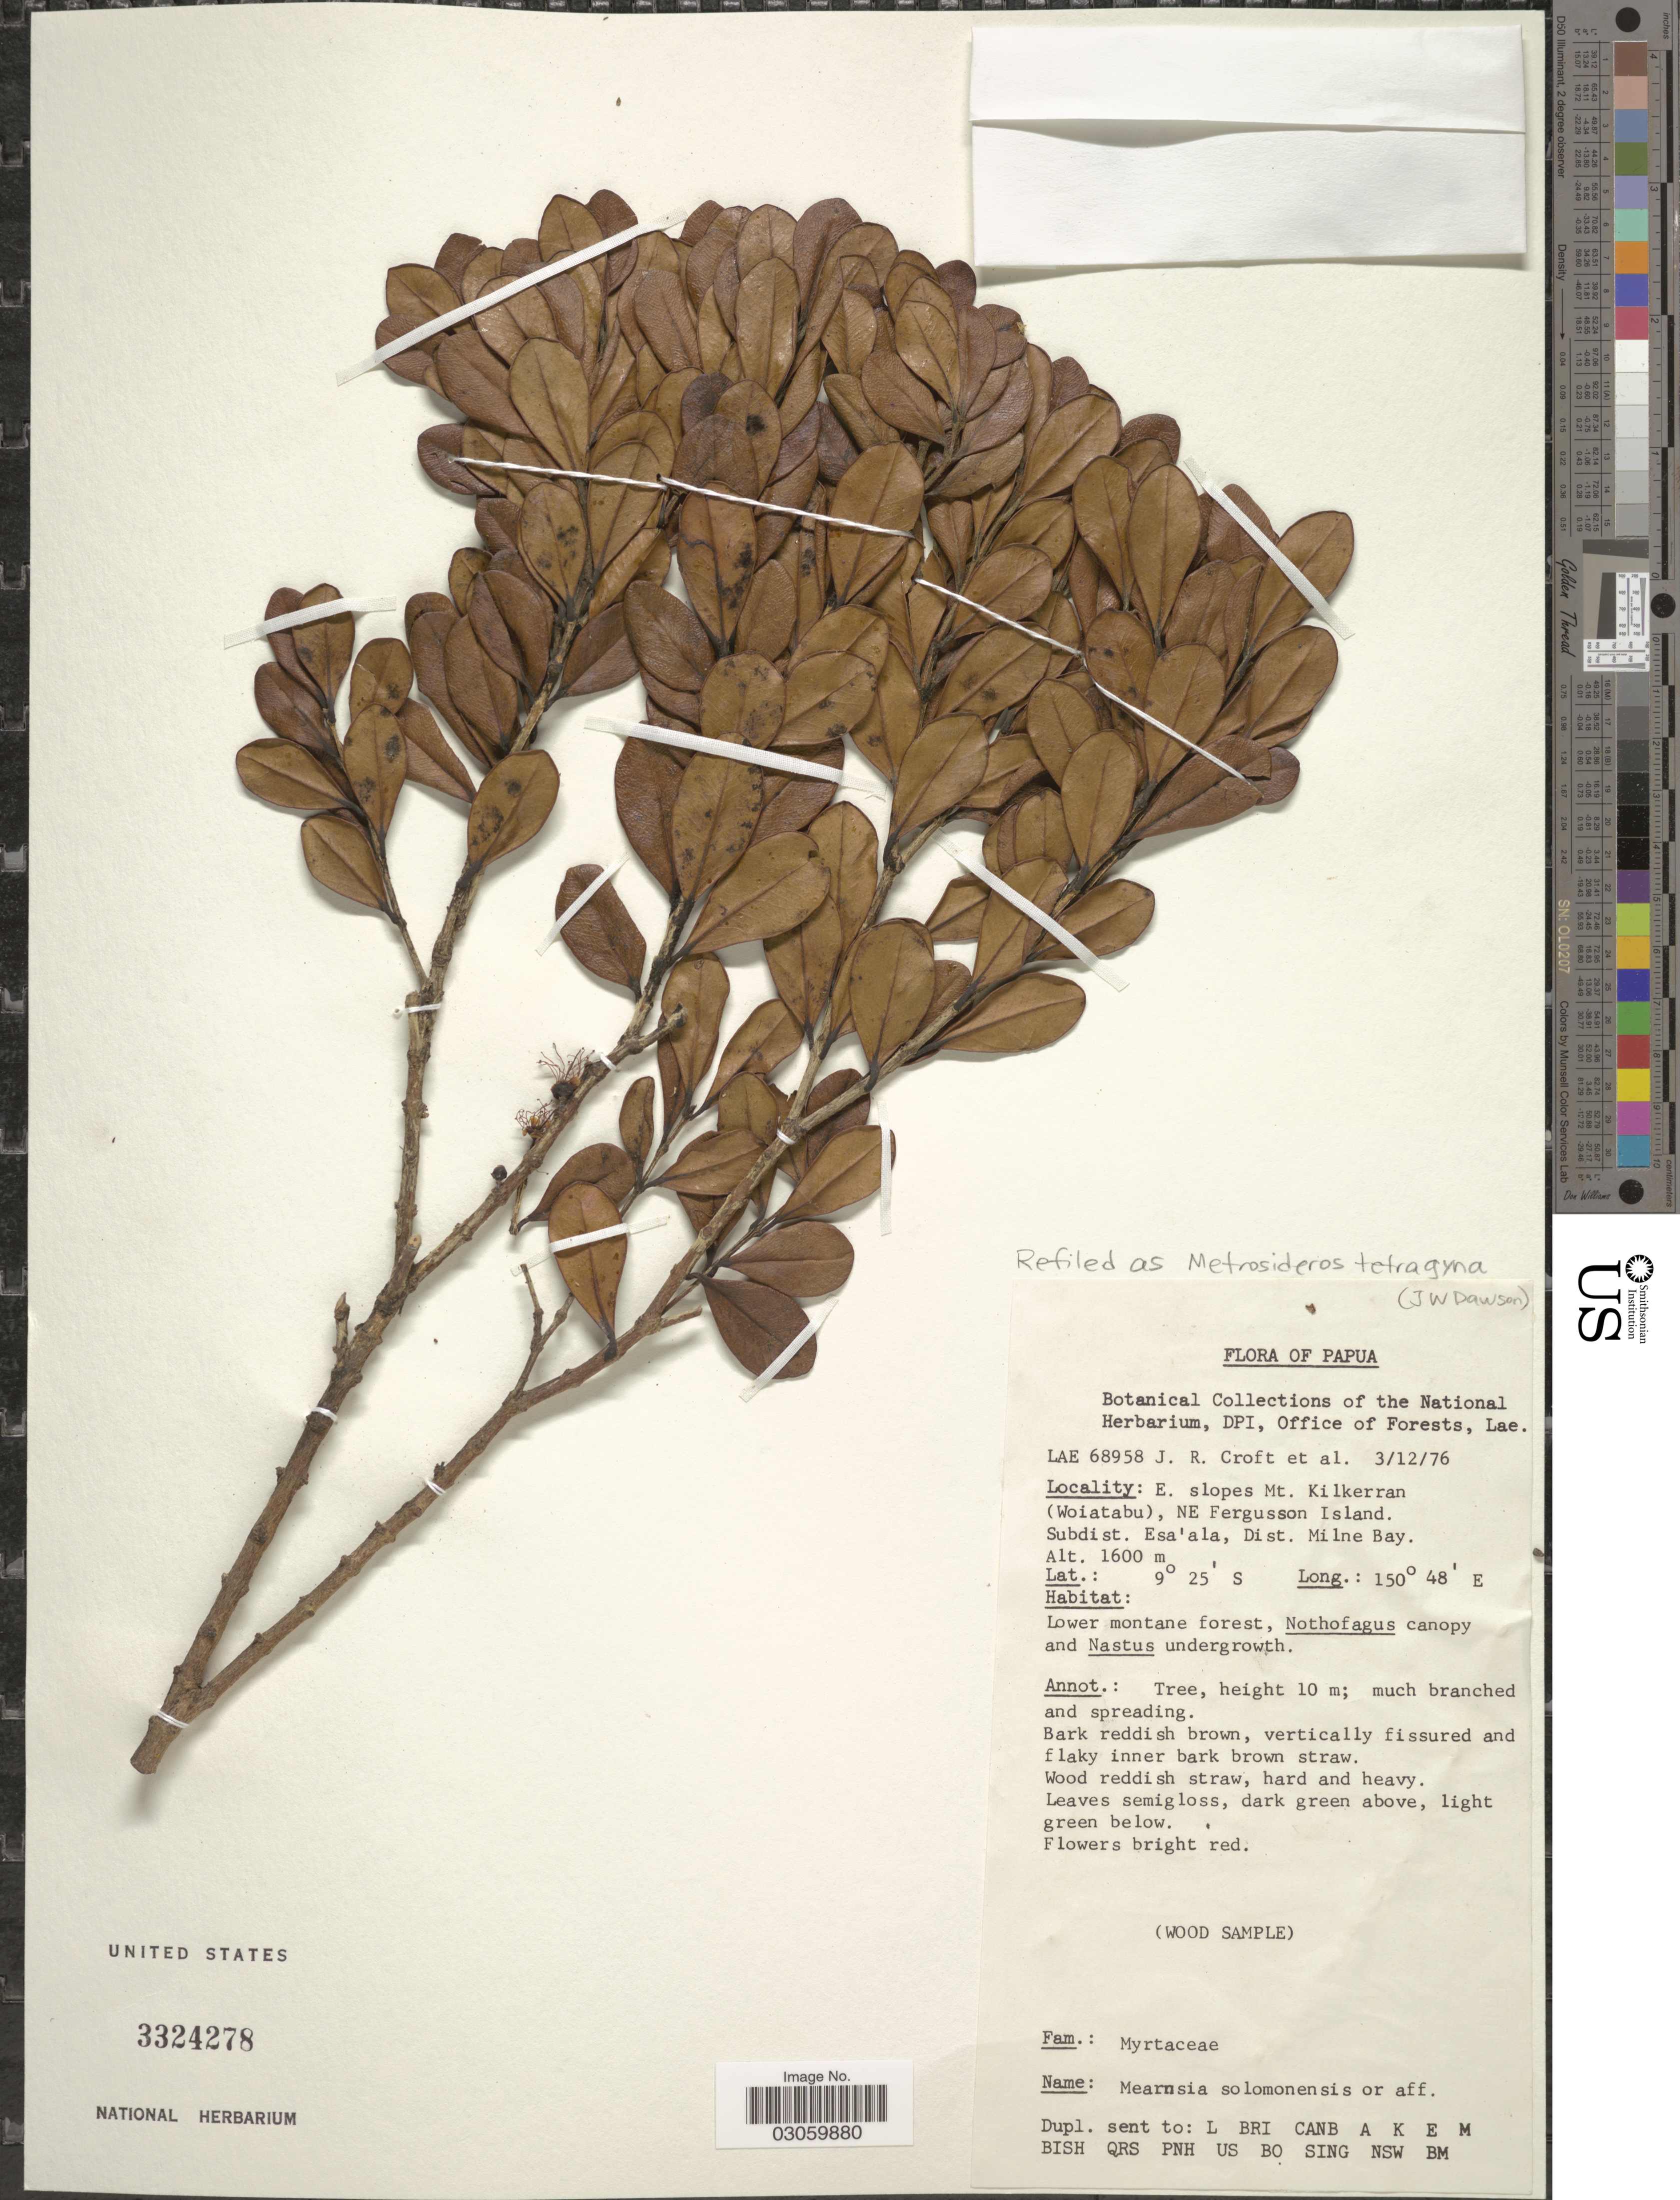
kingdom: Plantae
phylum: Tracheophyta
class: Magnoliopsida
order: Myrtales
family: Myrtaceae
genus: Metrosideros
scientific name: Metrosideros tetragyna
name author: J.W. Dawson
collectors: J. R. Croft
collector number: LAE 68958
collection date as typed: Transcribed d/m/y: 3/12/76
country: Papua New Guinea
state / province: Milne Bay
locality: Papua. E. slopes Mt. Kilkerran (Woiatabu), NE Fergusson Island. Subdist. Esa'ala, Dist. Milne Bay.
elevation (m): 1600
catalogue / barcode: US 3324278